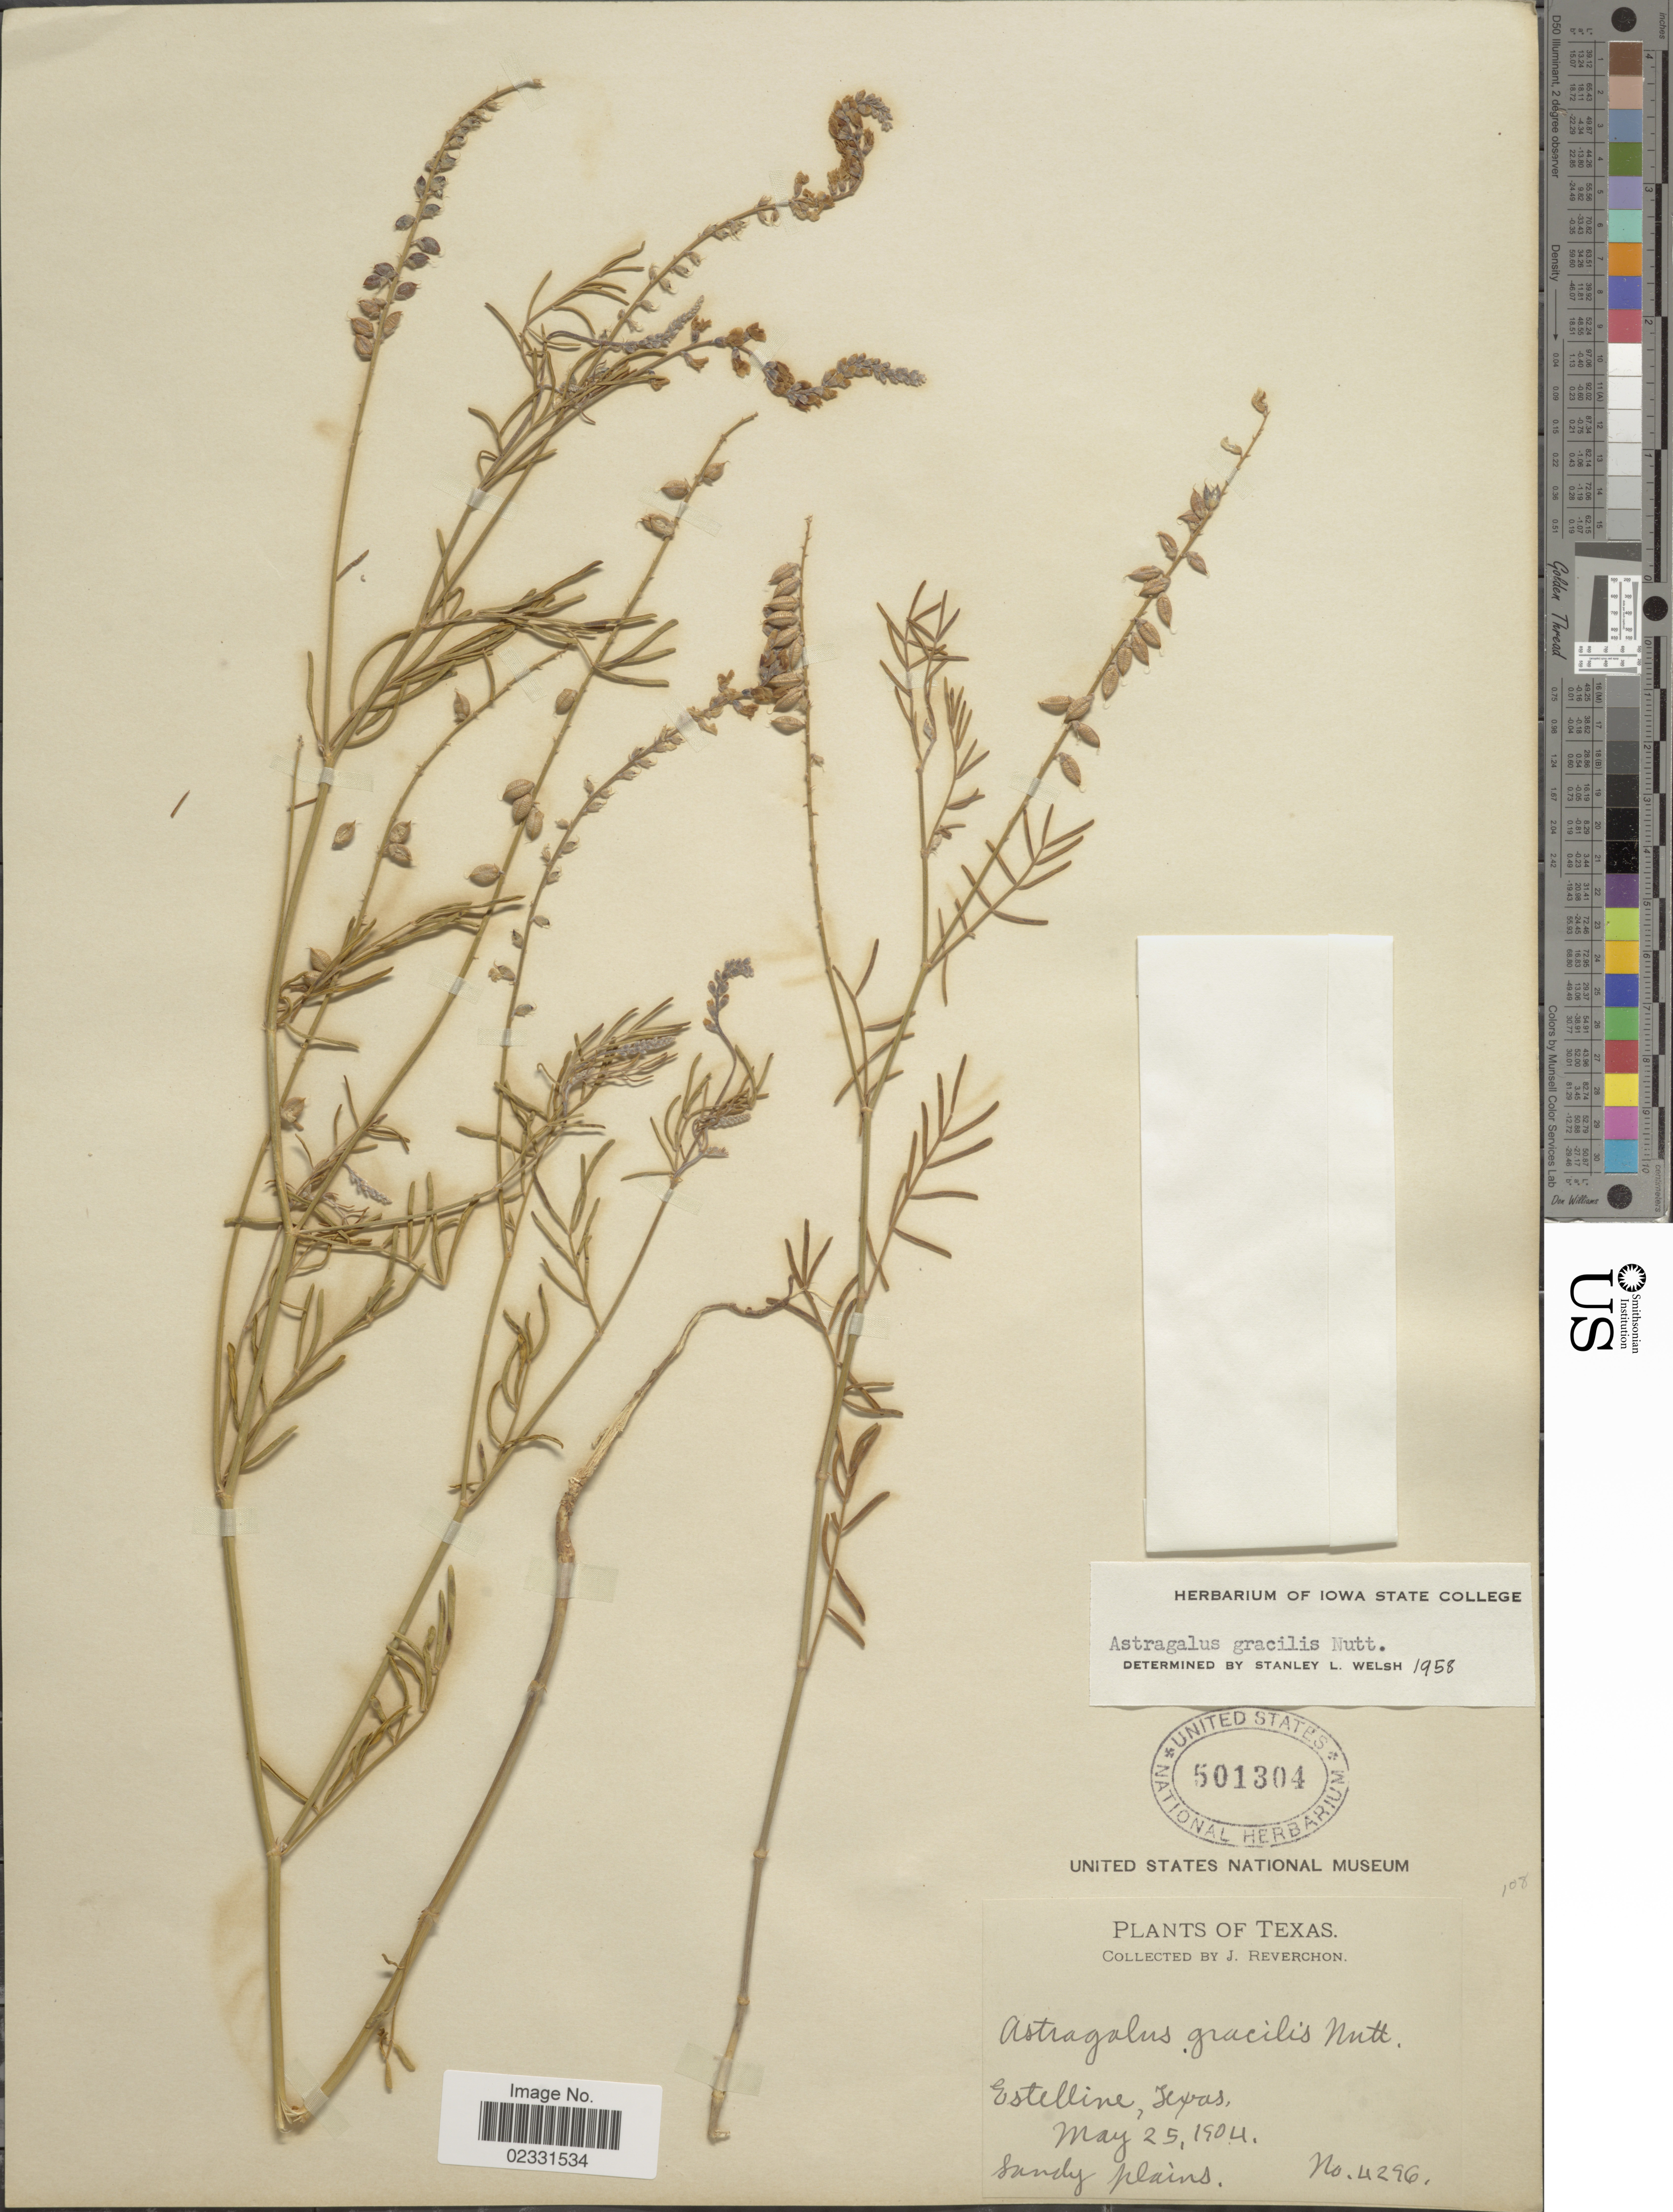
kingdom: Plantae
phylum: Tracheophyta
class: Magnoliopsida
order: Fabales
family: Fabaceae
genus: Astragalus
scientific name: Astragalus gracilis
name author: Nutt.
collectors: J. Reverchon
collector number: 4296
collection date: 1904-05-25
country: United States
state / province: Texas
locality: Estelline, Texas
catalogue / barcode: US 501304